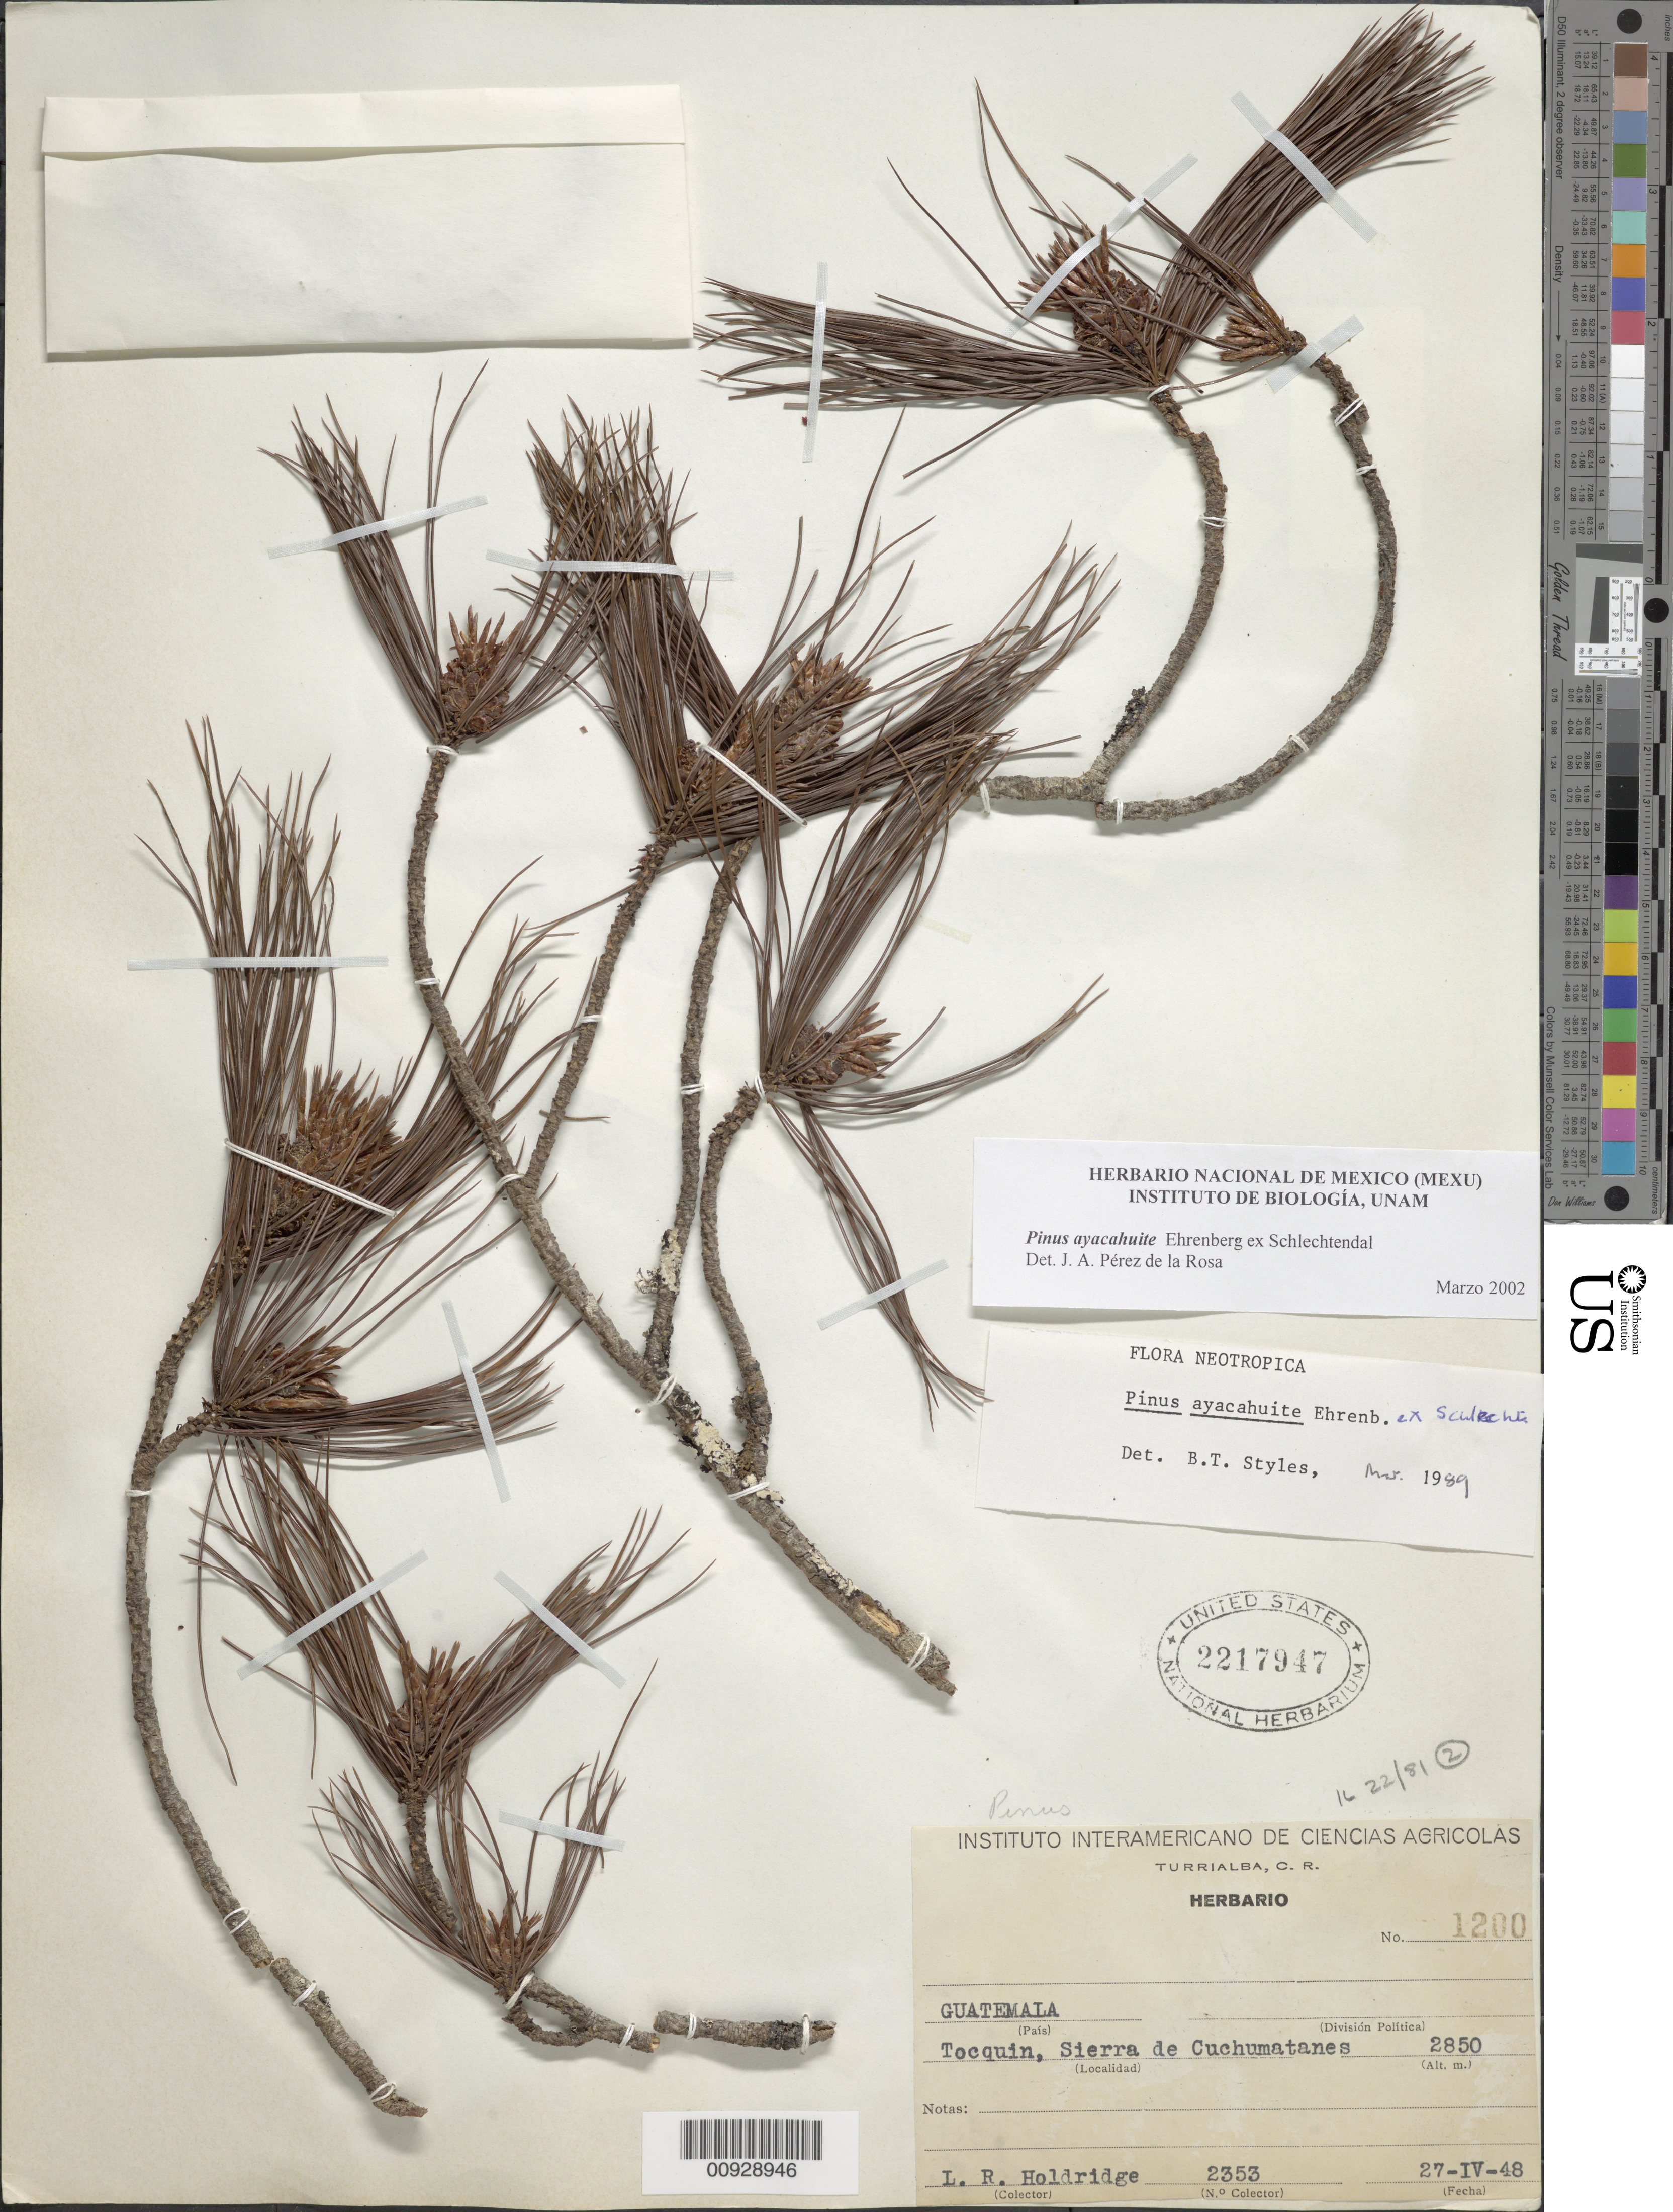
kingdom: Plantae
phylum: Tracheophyta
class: Pinopsida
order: Pinales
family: Pinaceae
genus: Pinus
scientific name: Pinus ayacahuite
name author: Ehrenb. ex Schltdl.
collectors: L. Holdridge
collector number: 2353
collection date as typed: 27 Apr 1948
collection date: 1948-04-27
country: Guatemala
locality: Tocquin, Sierra de Cuchumatanes.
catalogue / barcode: US 2217947